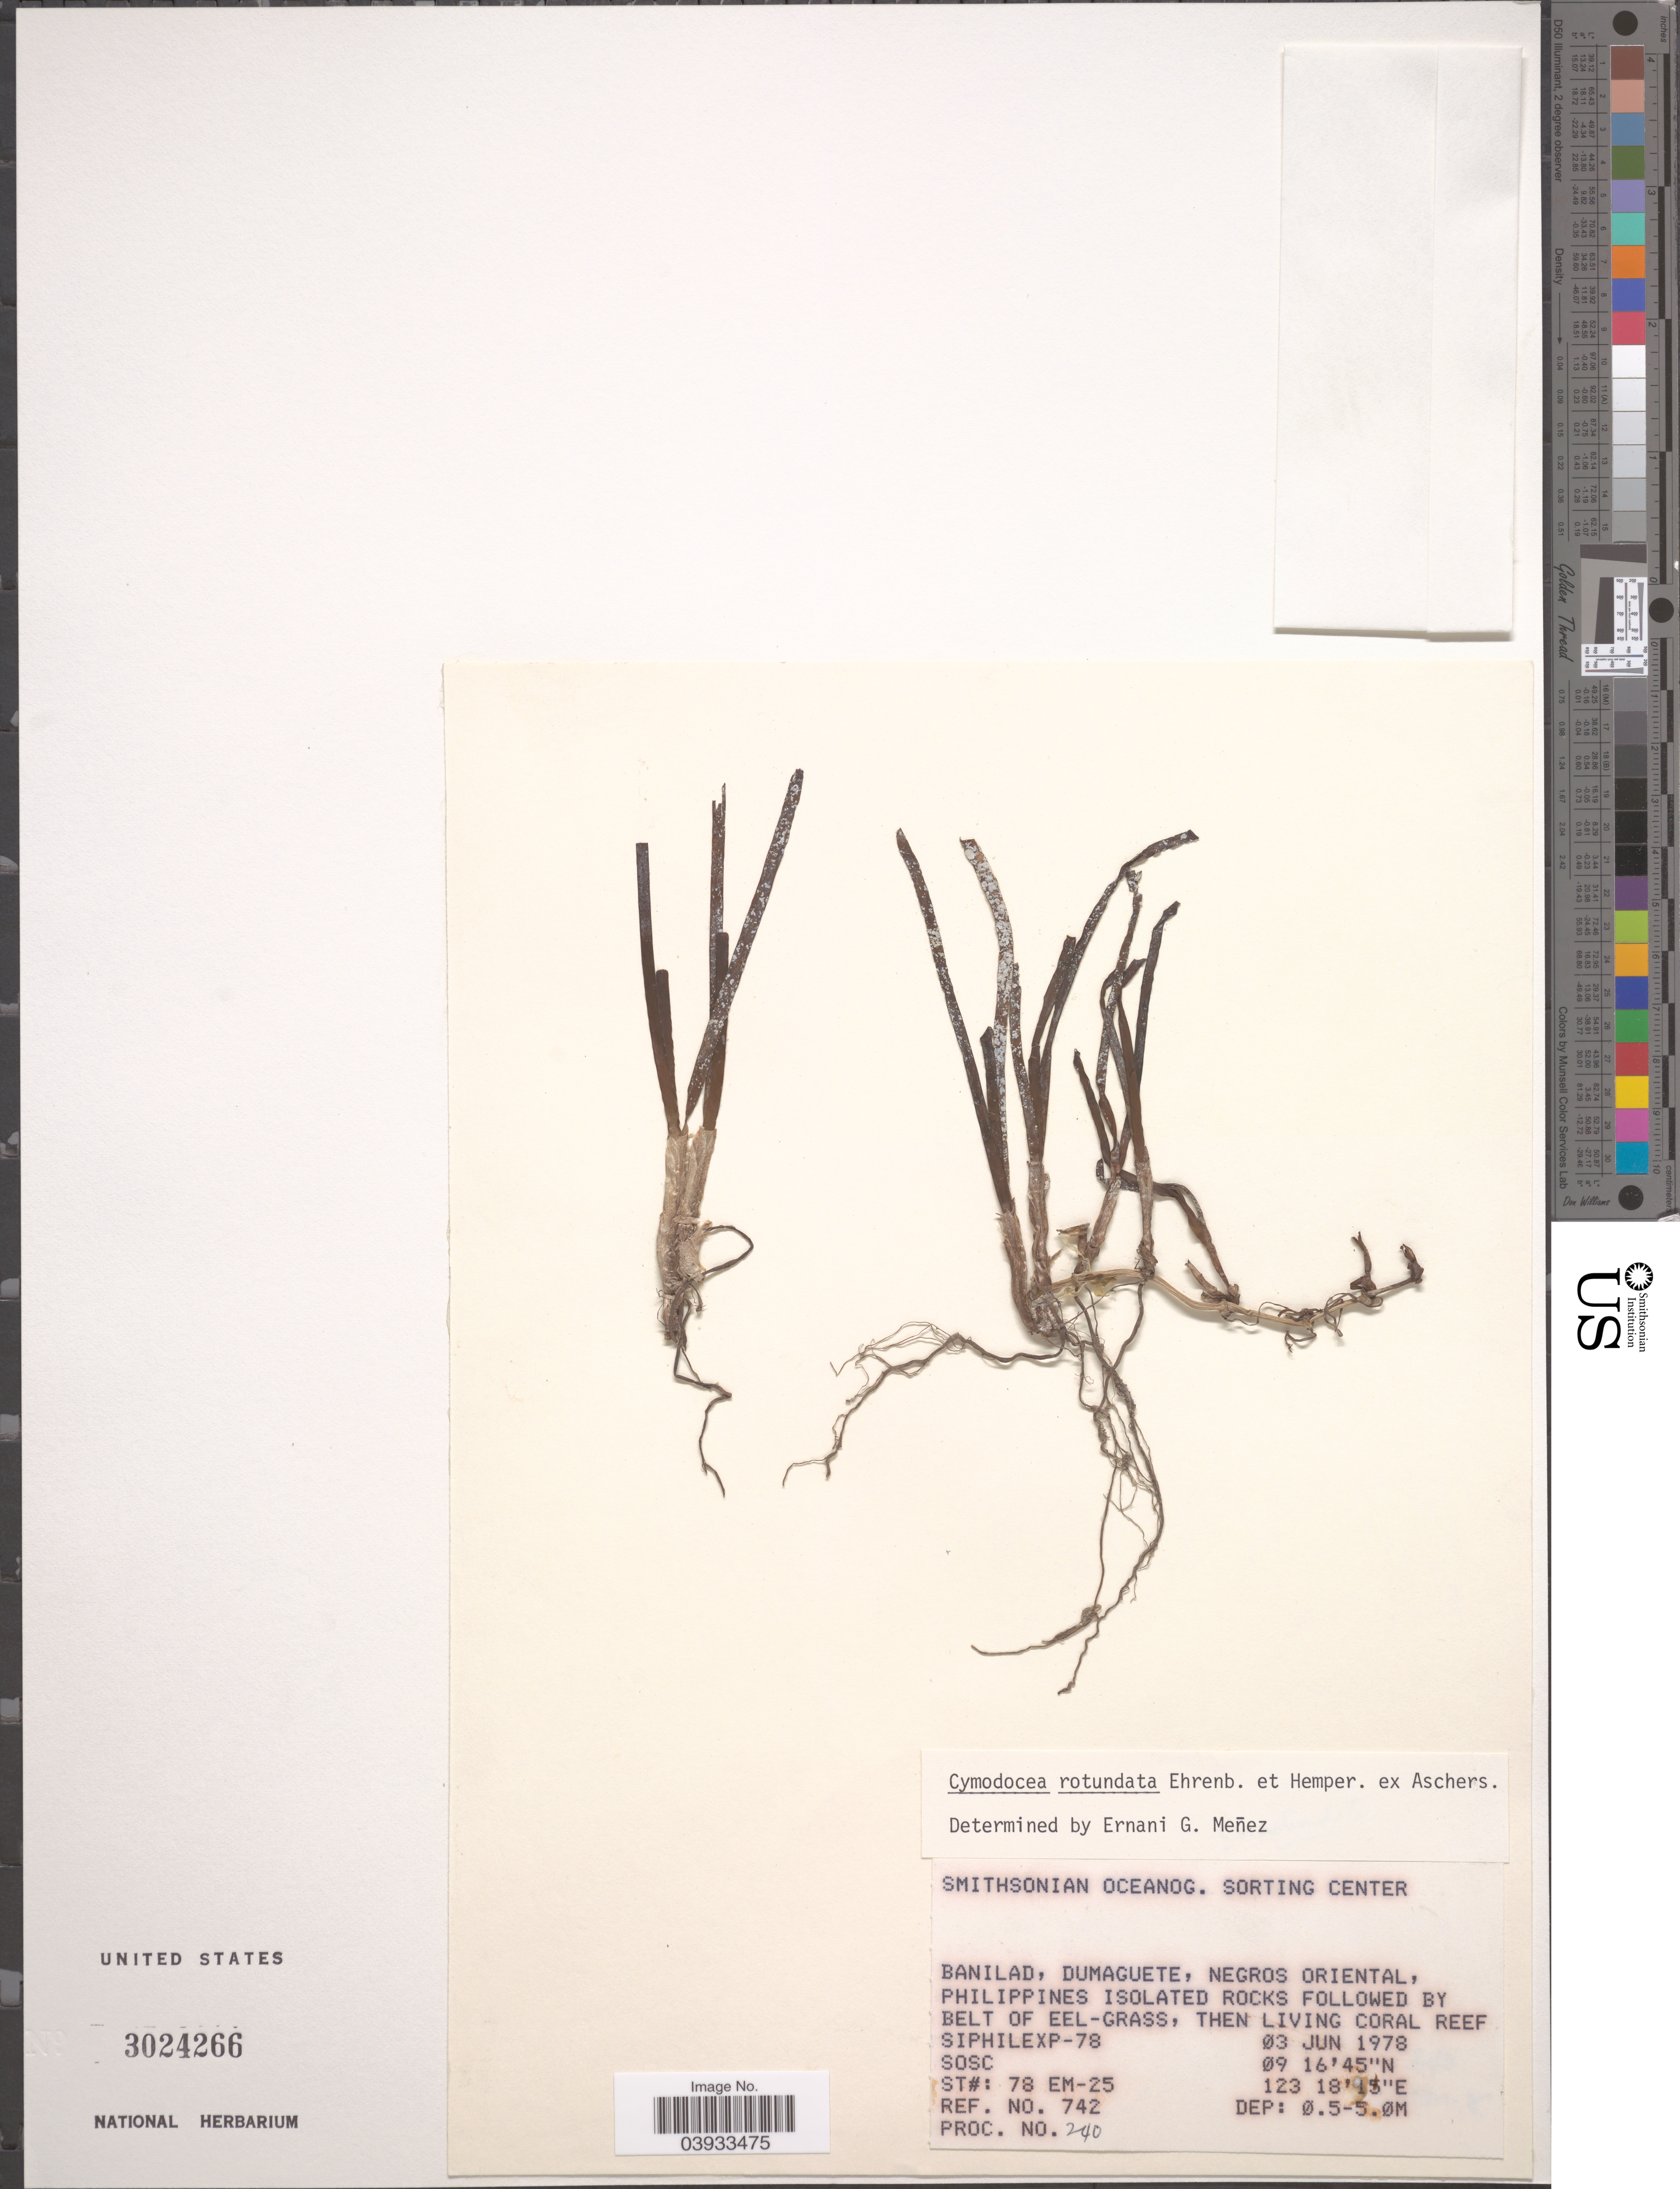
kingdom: Plantae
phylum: Tracheophyta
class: Liliopsida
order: Alismatales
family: Cymodoceaceae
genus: Cymodocea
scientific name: Cymodocea rotundata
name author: Asch. & Schweinf.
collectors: SOSC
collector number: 240/742?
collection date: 1978-06-03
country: Philippines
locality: Banilad, Dumaguete, Negros Oriental.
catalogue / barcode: US 3024266